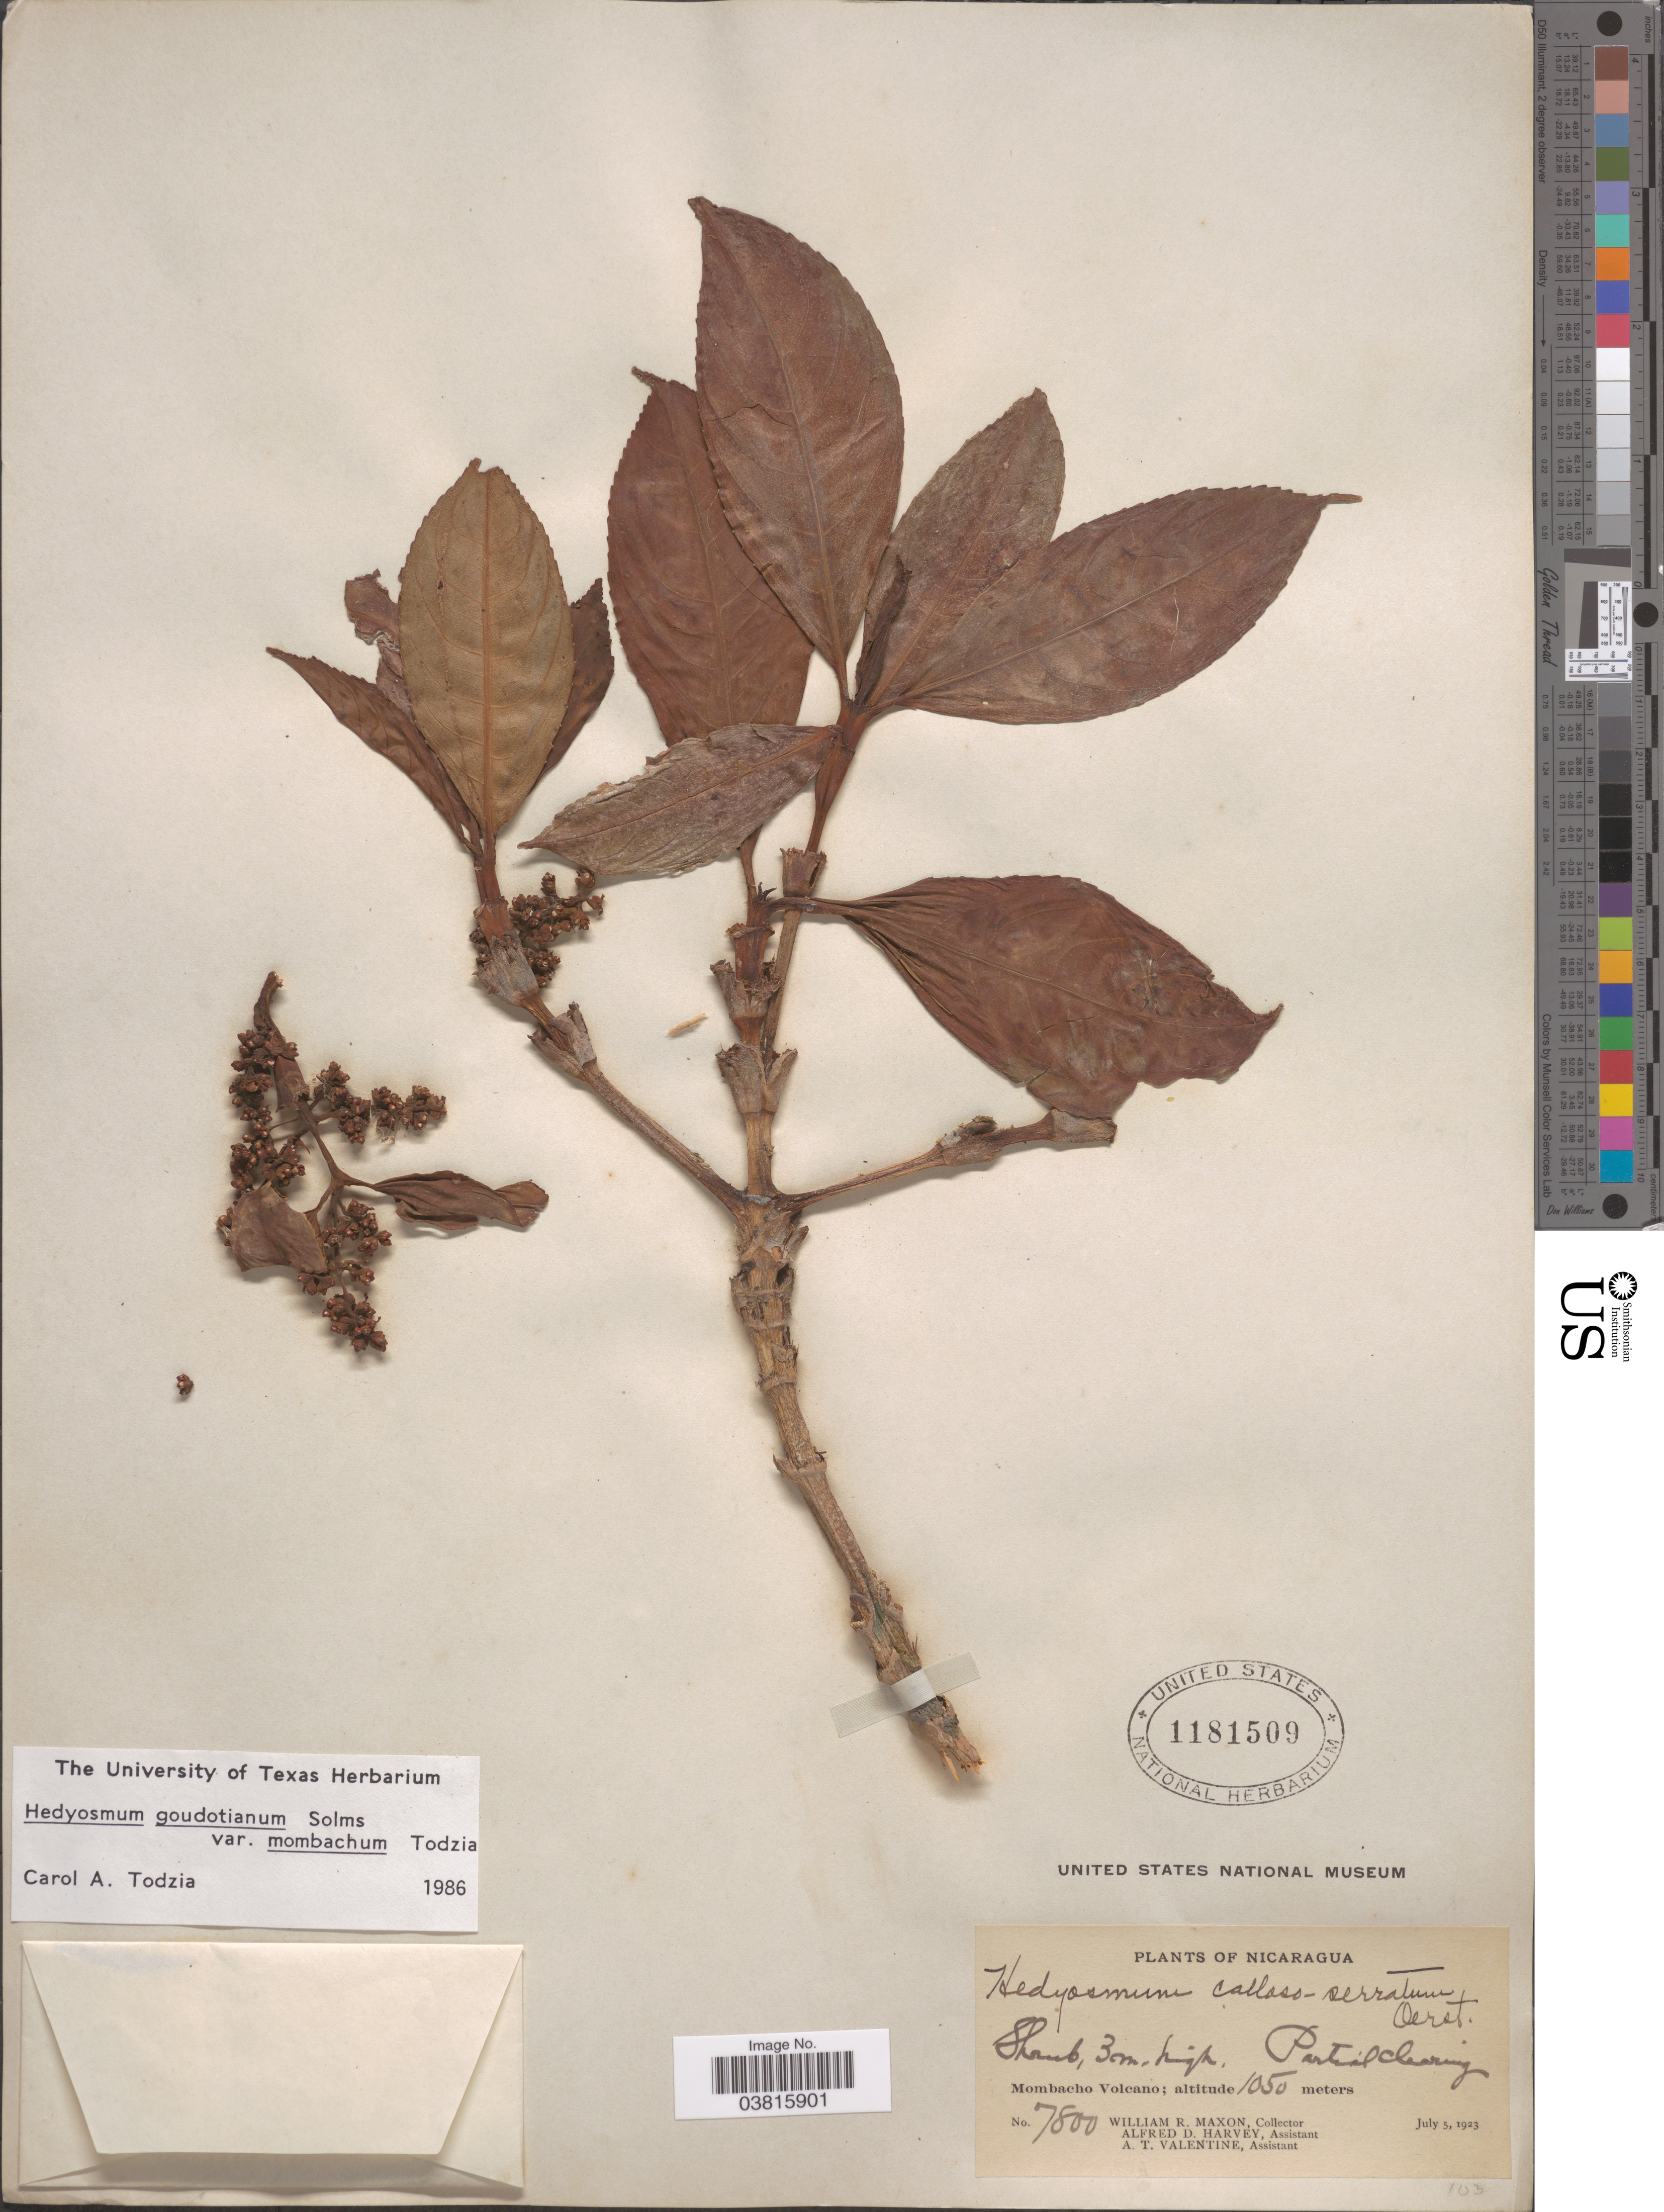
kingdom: Plantae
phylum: Tracheophyta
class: Magnoliopsida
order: Chloranthales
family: Chloranthaceae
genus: Hedyosmum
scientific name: Hedyosmum goudotianum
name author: Solms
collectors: W. R. Maxon, A. D. Harvey & A. Valentine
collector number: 7800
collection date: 1923-07-05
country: Nicaragua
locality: Mombacho Volcano.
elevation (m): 1050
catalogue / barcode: US 1181509